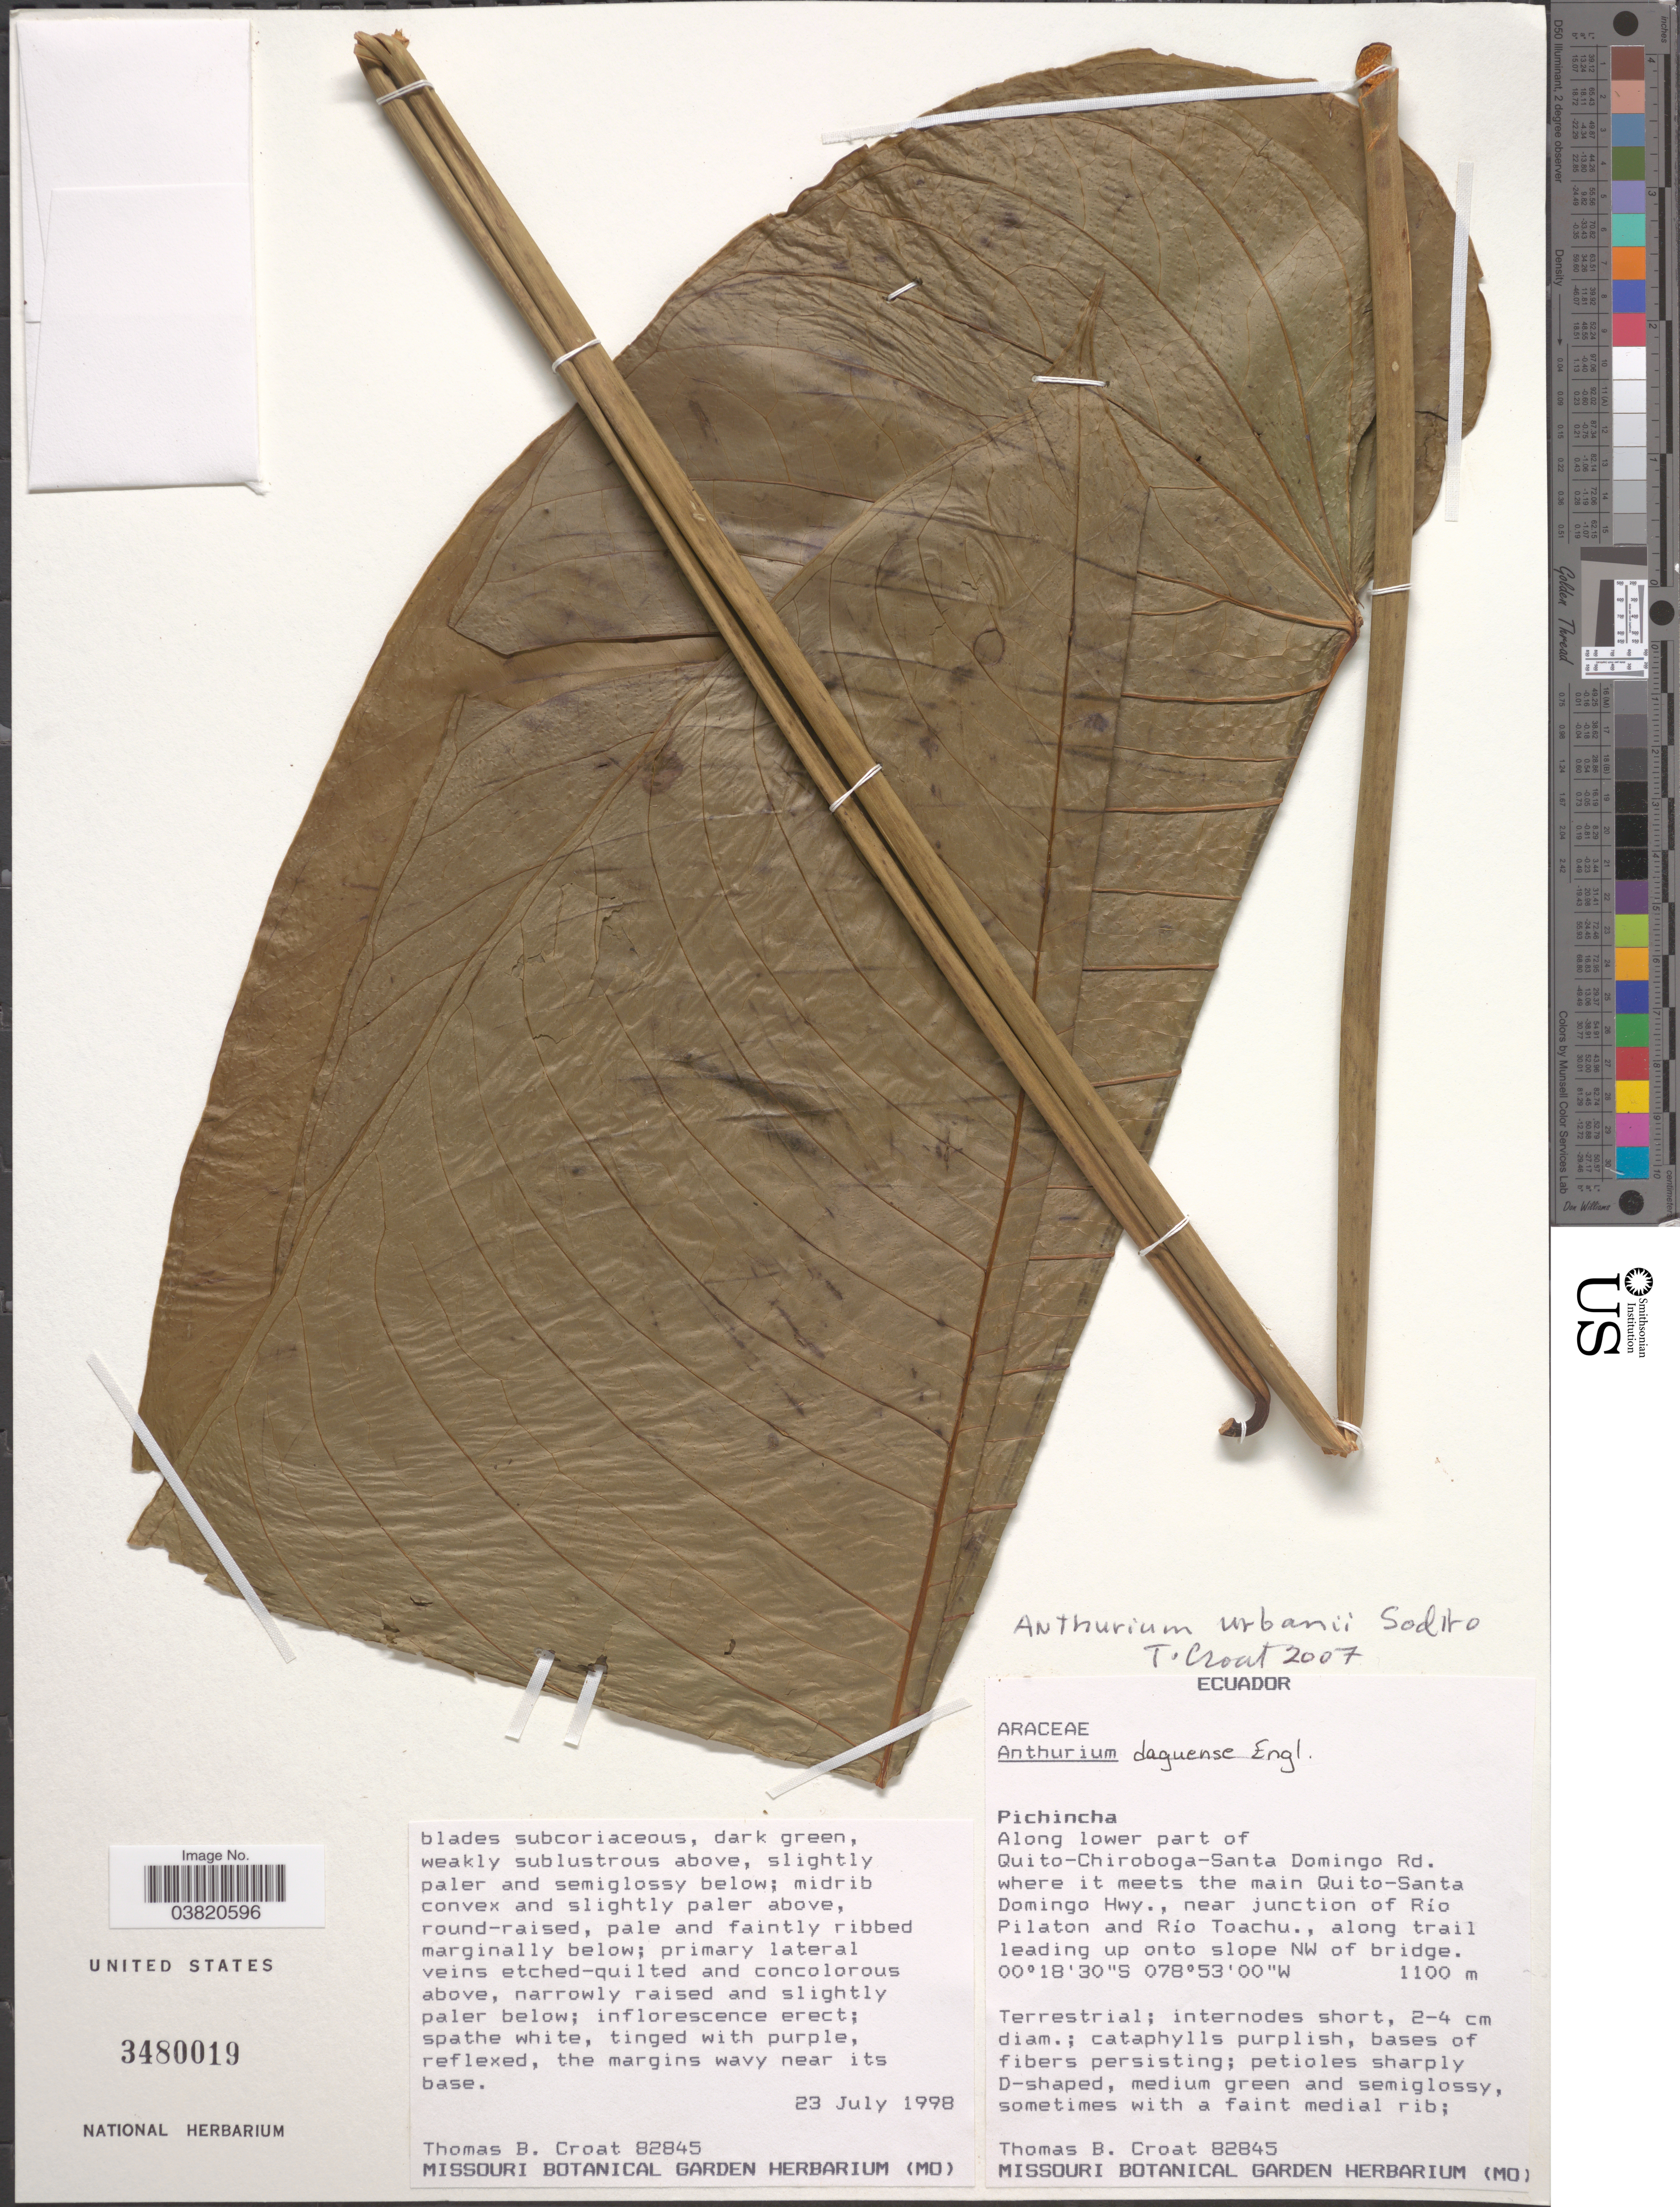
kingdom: Plantae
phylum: Tracheophyta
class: Liliopsida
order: Alismatales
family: Araceae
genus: Anthurium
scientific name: Anthurium urbanii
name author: Sodiro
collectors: T. B. Croat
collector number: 82845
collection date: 1998-07-23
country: Ecuador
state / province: Pichincha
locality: Along lower part of Quito-Chiroboga-Santa Domingo Rd. where it meets the main Quito-Santa Domingo Hwy., near junction of Río Pilaton and Río Toachu., along trail leading up onto slope NW of bridge.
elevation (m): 1100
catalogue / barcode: US 3480019